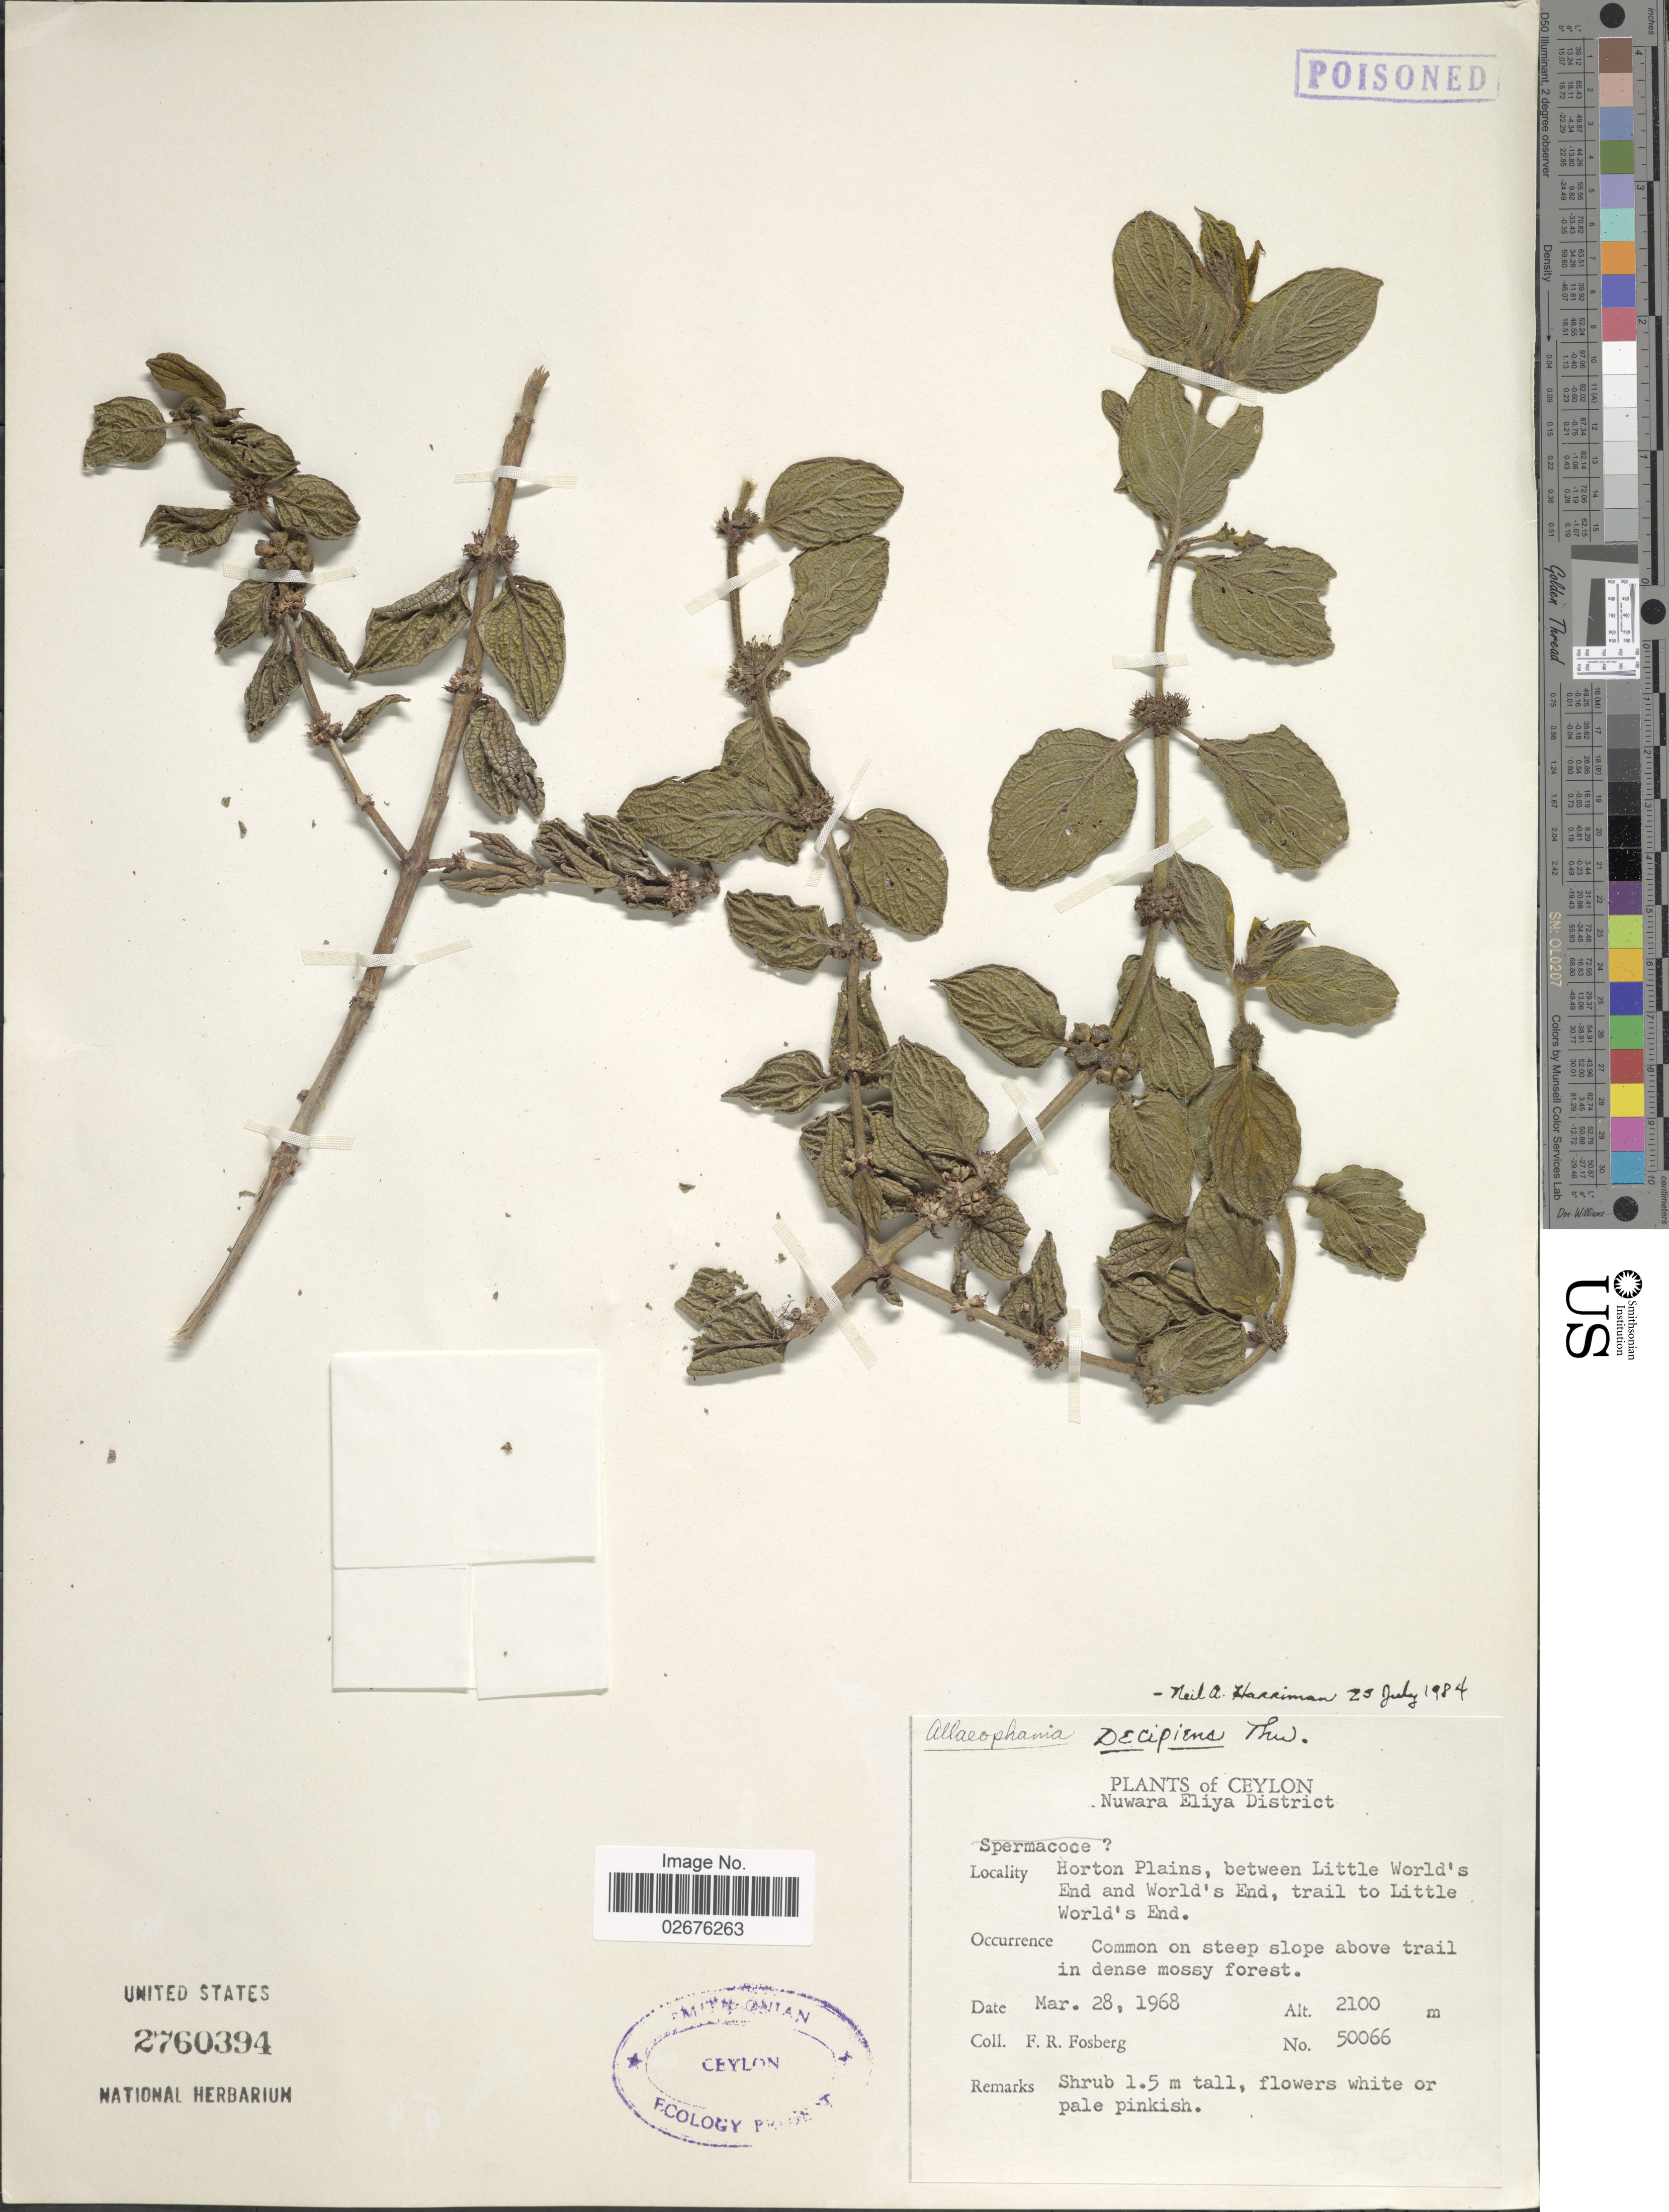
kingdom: Plantae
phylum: Tracheophyta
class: Magnoliopsida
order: Gentianales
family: Rubiaceae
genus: Allaeophania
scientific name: Allaeophania decipiens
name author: Thwaites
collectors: F. R. Fosberg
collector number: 50066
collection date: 1968-03-28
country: Sri Lanka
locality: Ceylon. Nuwara Eliya District. Horton Plains, between Little World's End and World's End, trail to Little World's End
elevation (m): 2100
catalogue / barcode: US 2760394